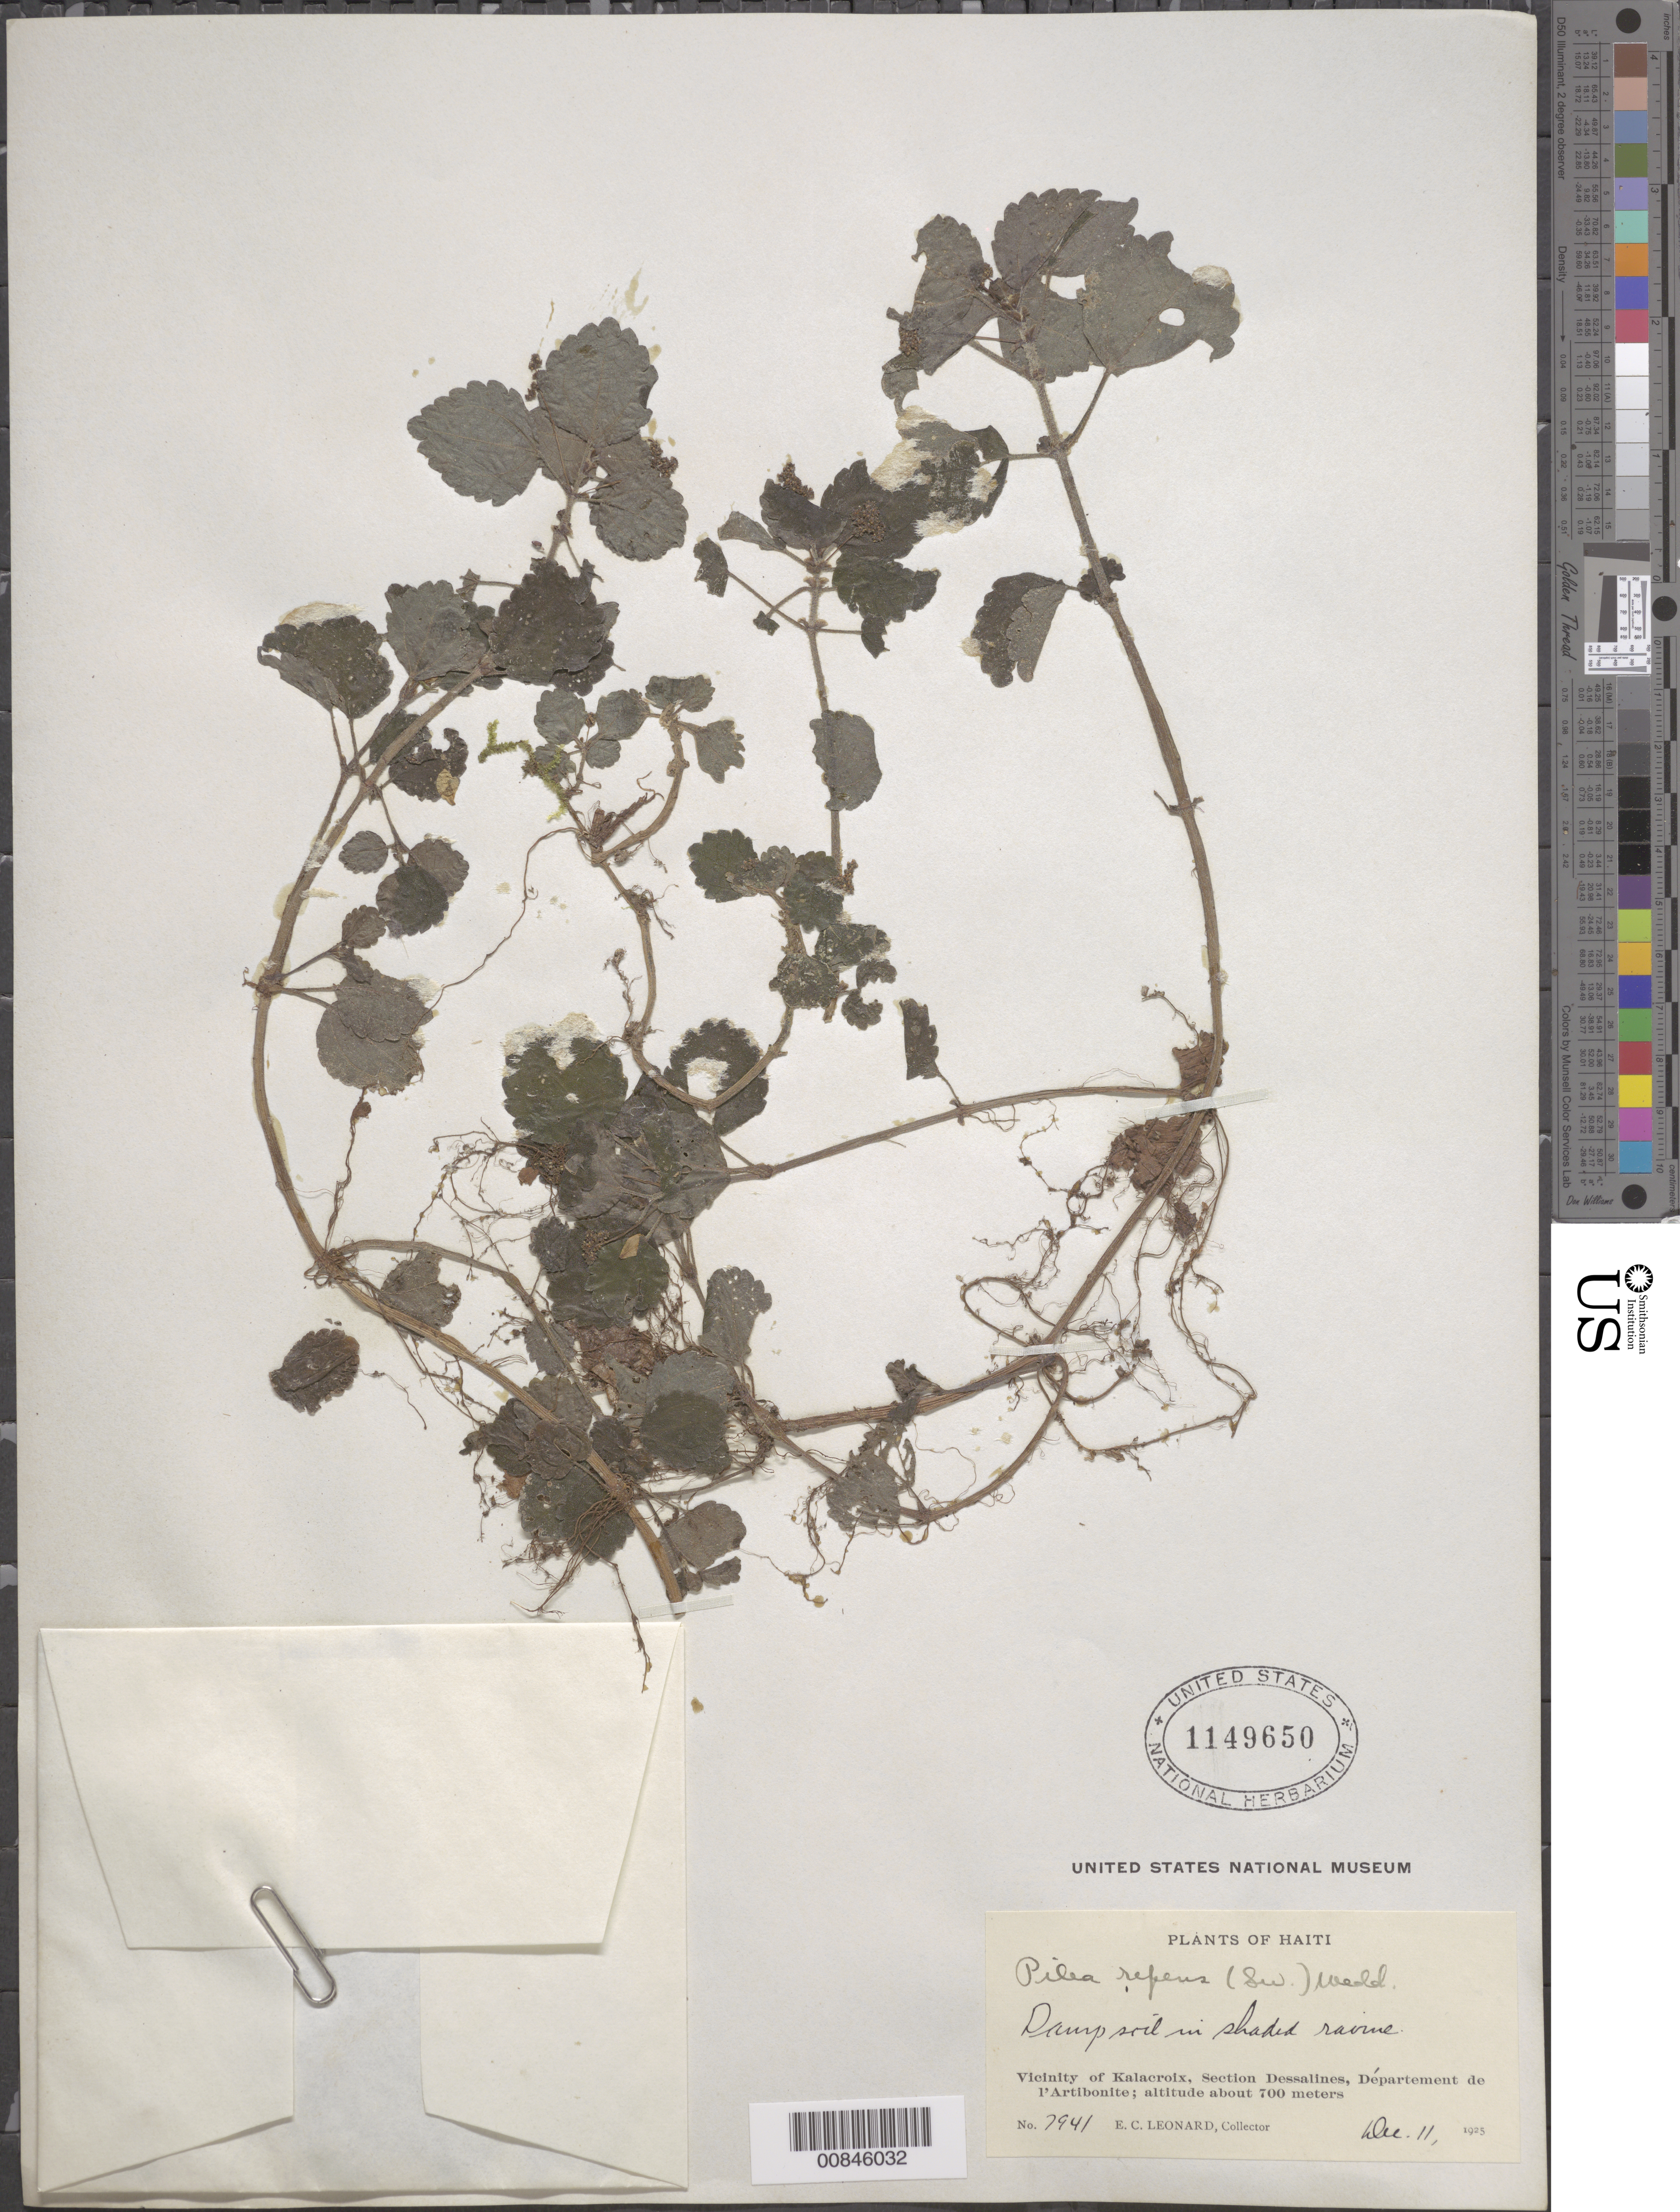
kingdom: Plantae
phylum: Tracheophyta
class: Magnoliopsida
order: Rosales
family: Urticaceae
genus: Pilea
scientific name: Pilea repens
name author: (Sw.) Wedd.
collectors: E. C. Leonard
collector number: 7941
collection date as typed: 11 Dec 1925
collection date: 1925-12-11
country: Haiti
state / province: Artibonite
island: Hispaniola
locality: Vicinity of Kalacroix, Section Dessalines.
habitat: Damp soil in shaded ravine.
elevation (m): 700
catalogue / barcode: US 1149650